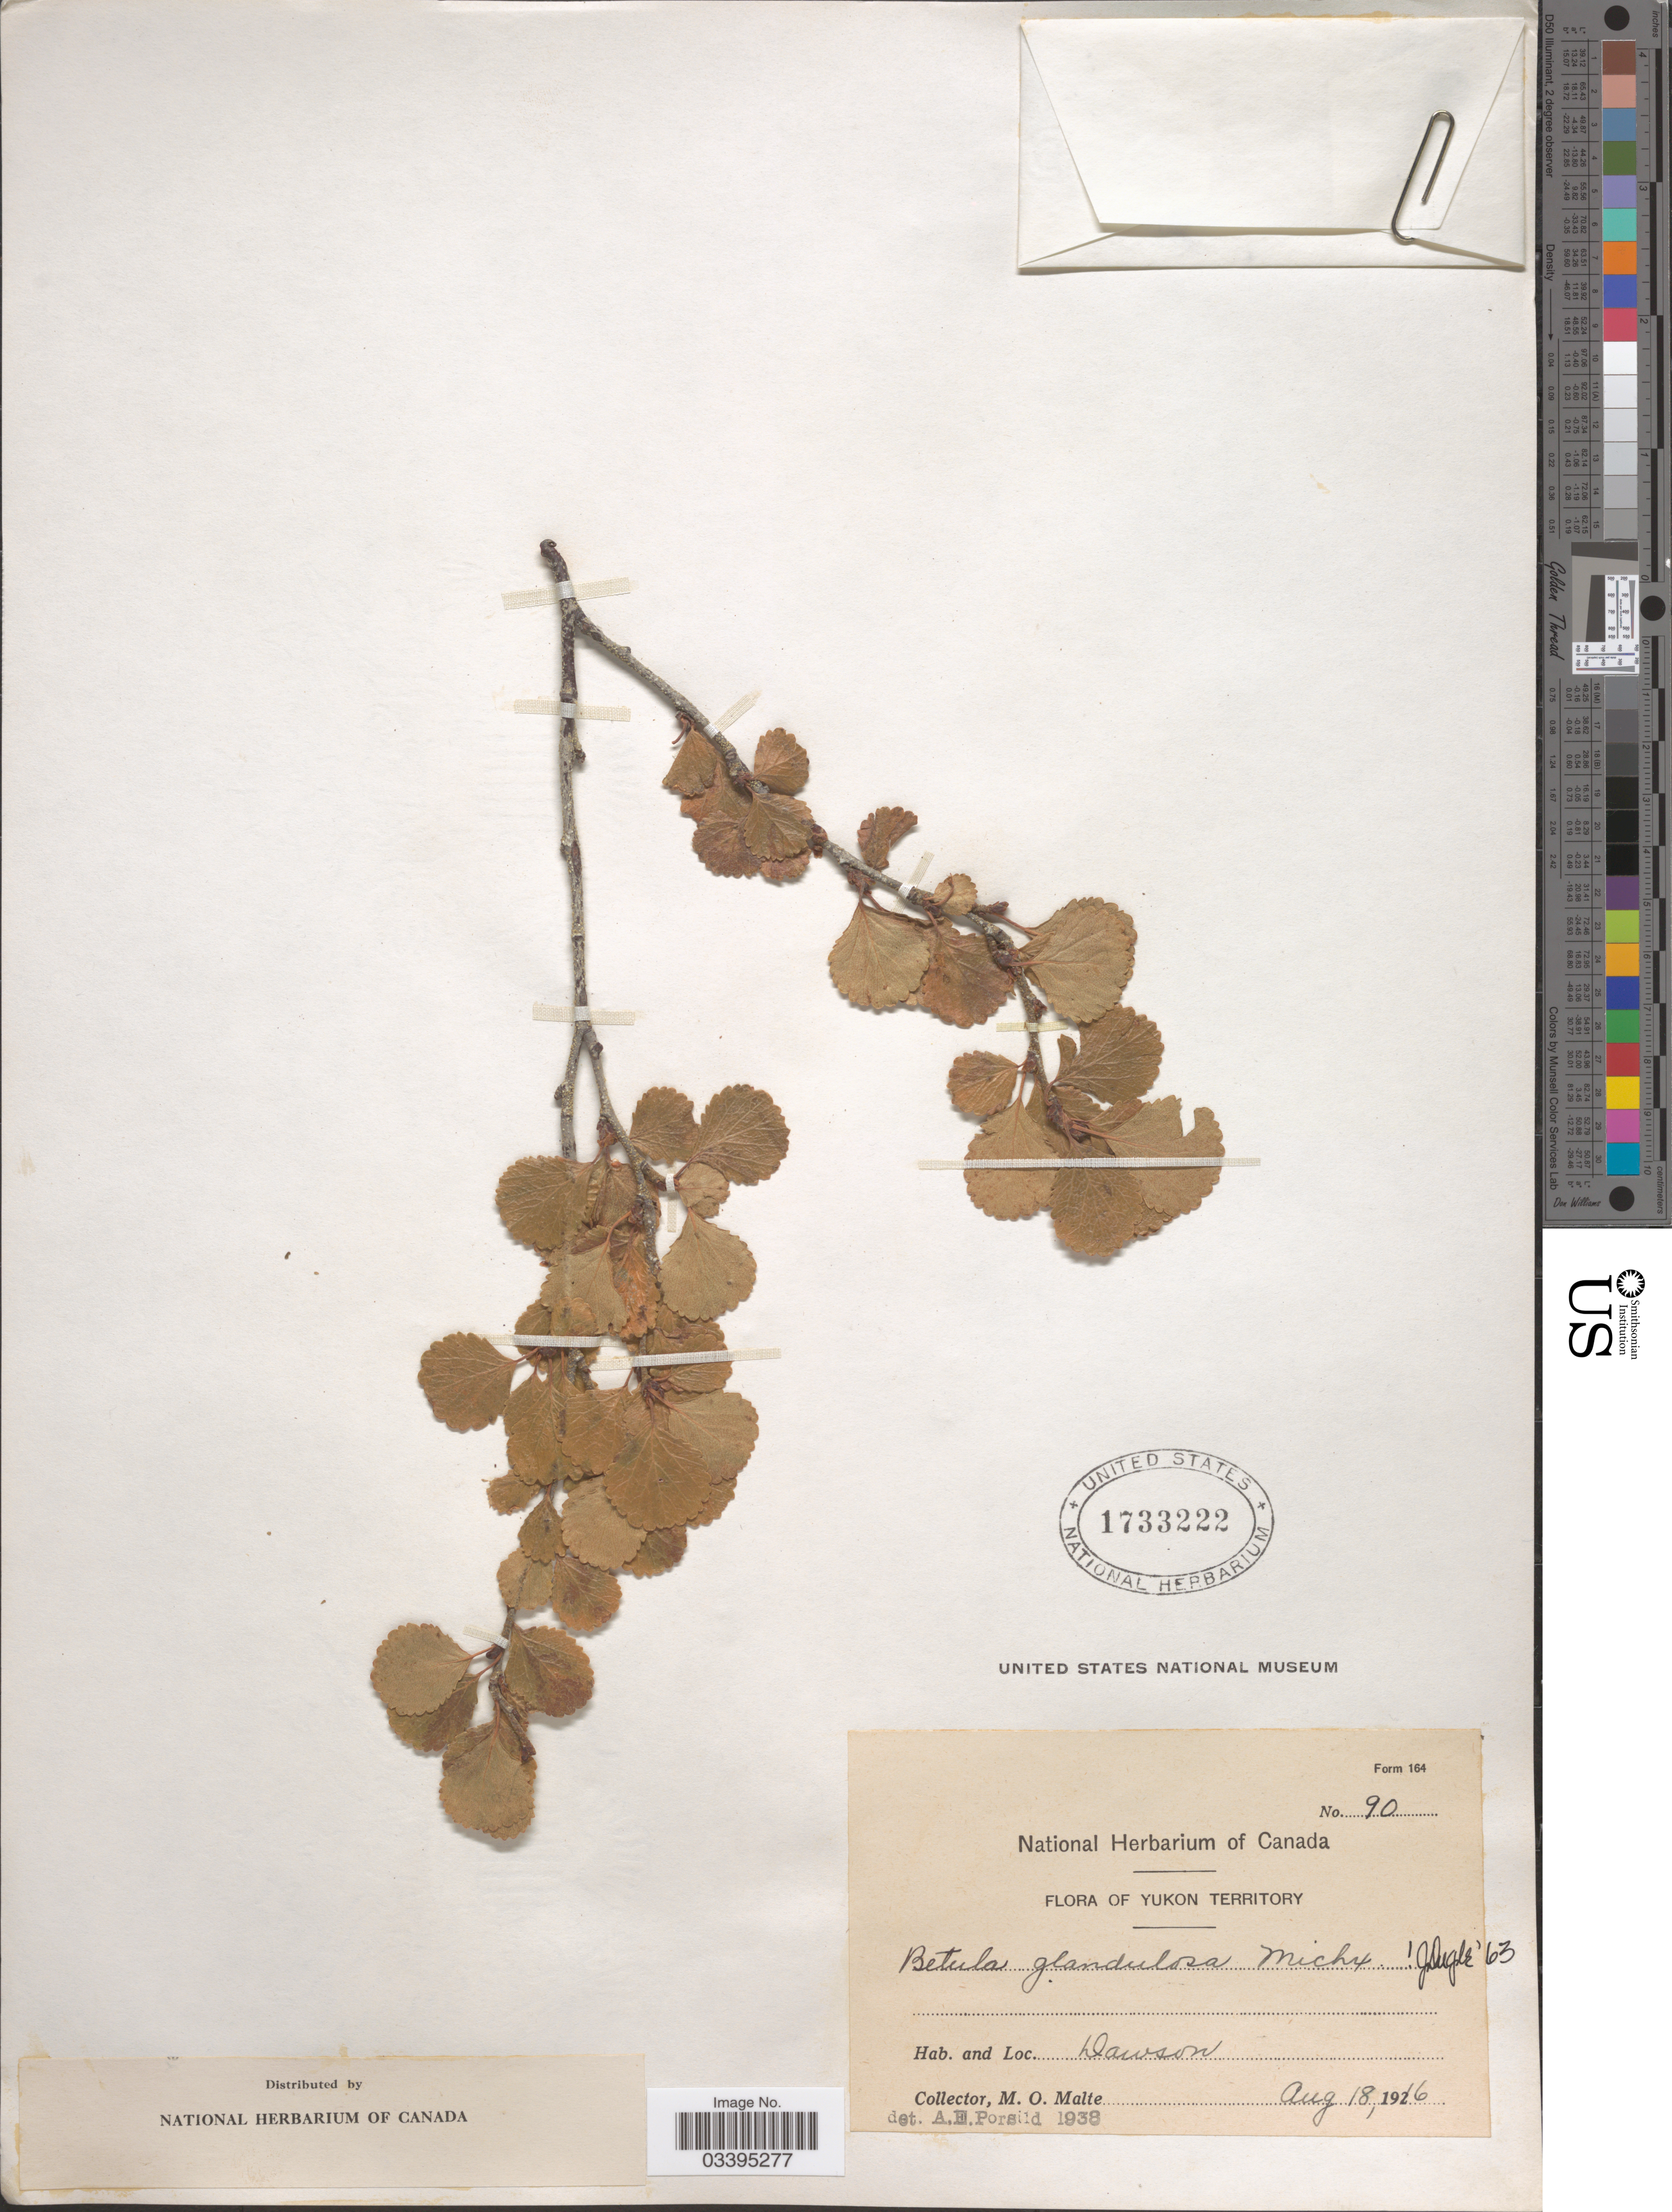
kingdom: Plantae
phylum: Tracheophyta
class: Magnoliopsida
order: Fagales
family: Betulaceae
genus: Betula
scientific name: Betula glandulosa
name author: Michx.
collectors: M. O. Malte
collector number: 90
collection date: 1926-08-18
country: Canada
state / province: Yukon Territory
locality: Dawson.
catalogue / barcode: US 1733222